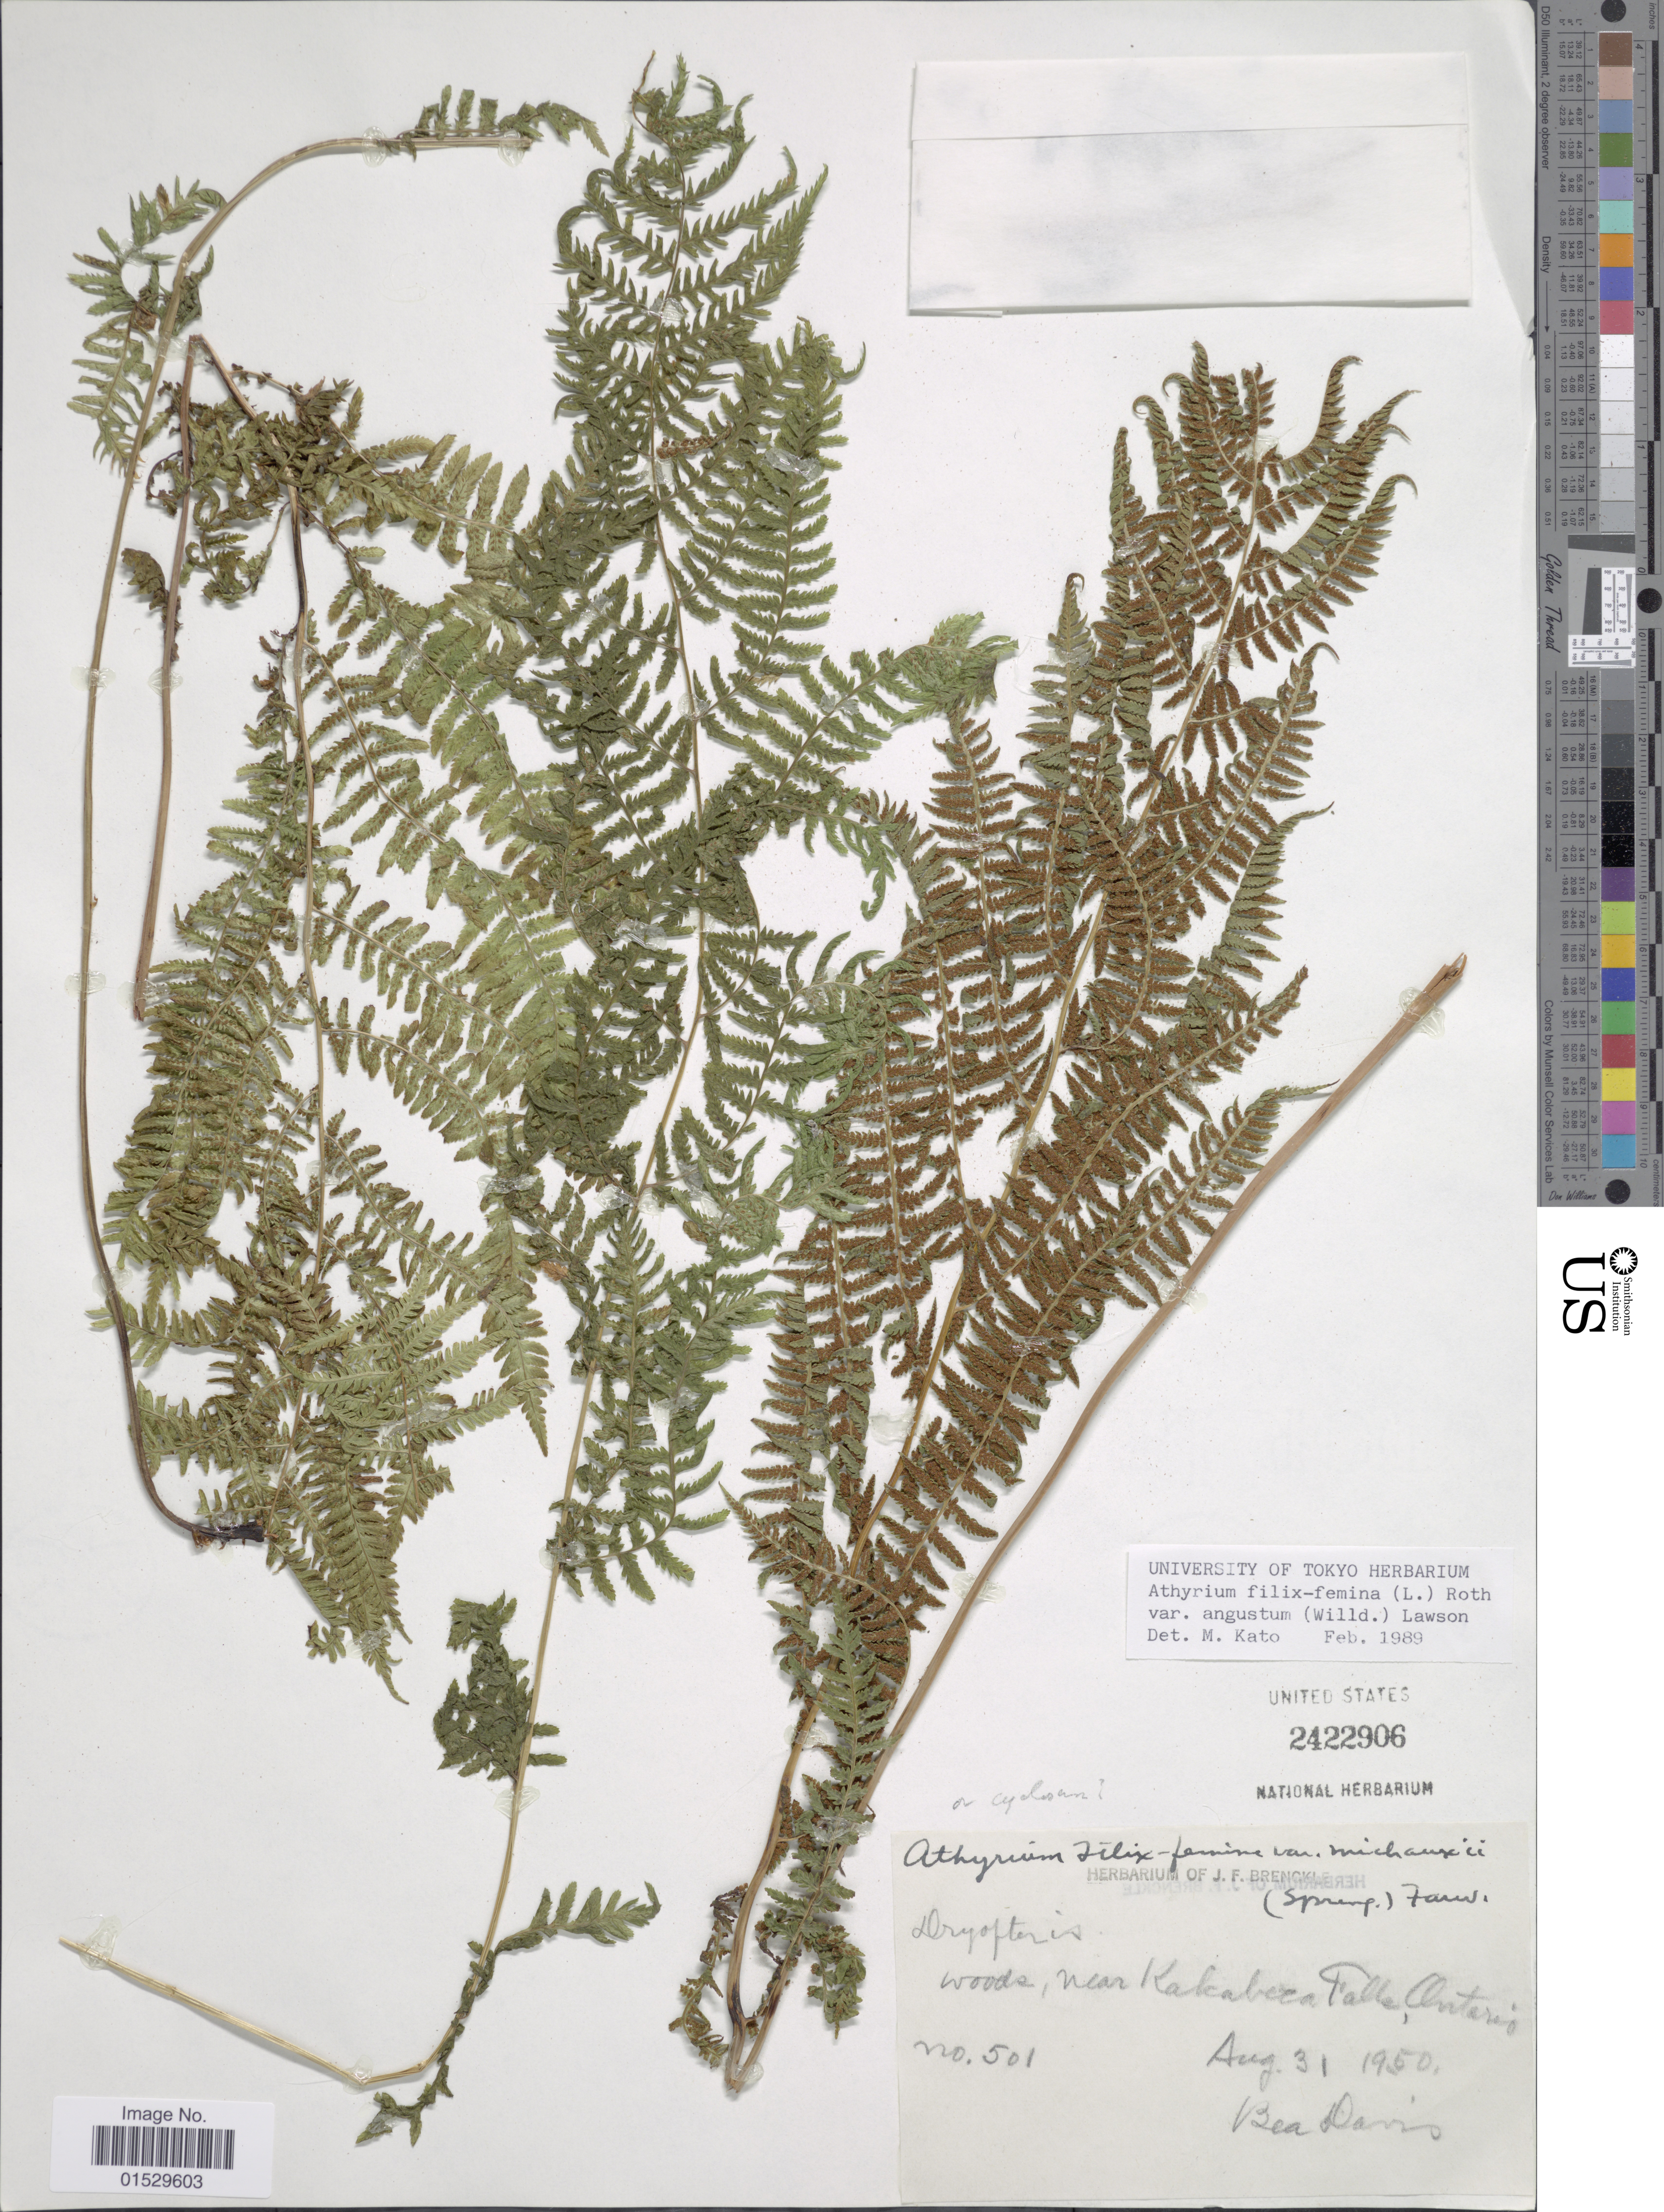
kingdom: Plantae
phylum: Tracheophyta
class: Polypodiopsida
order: Polypodiales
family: Athyriaceae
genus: Athyrium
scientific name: Athyrium filix-femina subsp. angustatum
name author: (Willd.) R.T. Clausen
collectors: B. Davis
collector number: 501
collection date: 1950-08-31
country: Canada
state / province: Ontario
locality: Dryopteris woods, near Kakabeca Falls, Ontario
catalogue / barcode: US 2422906